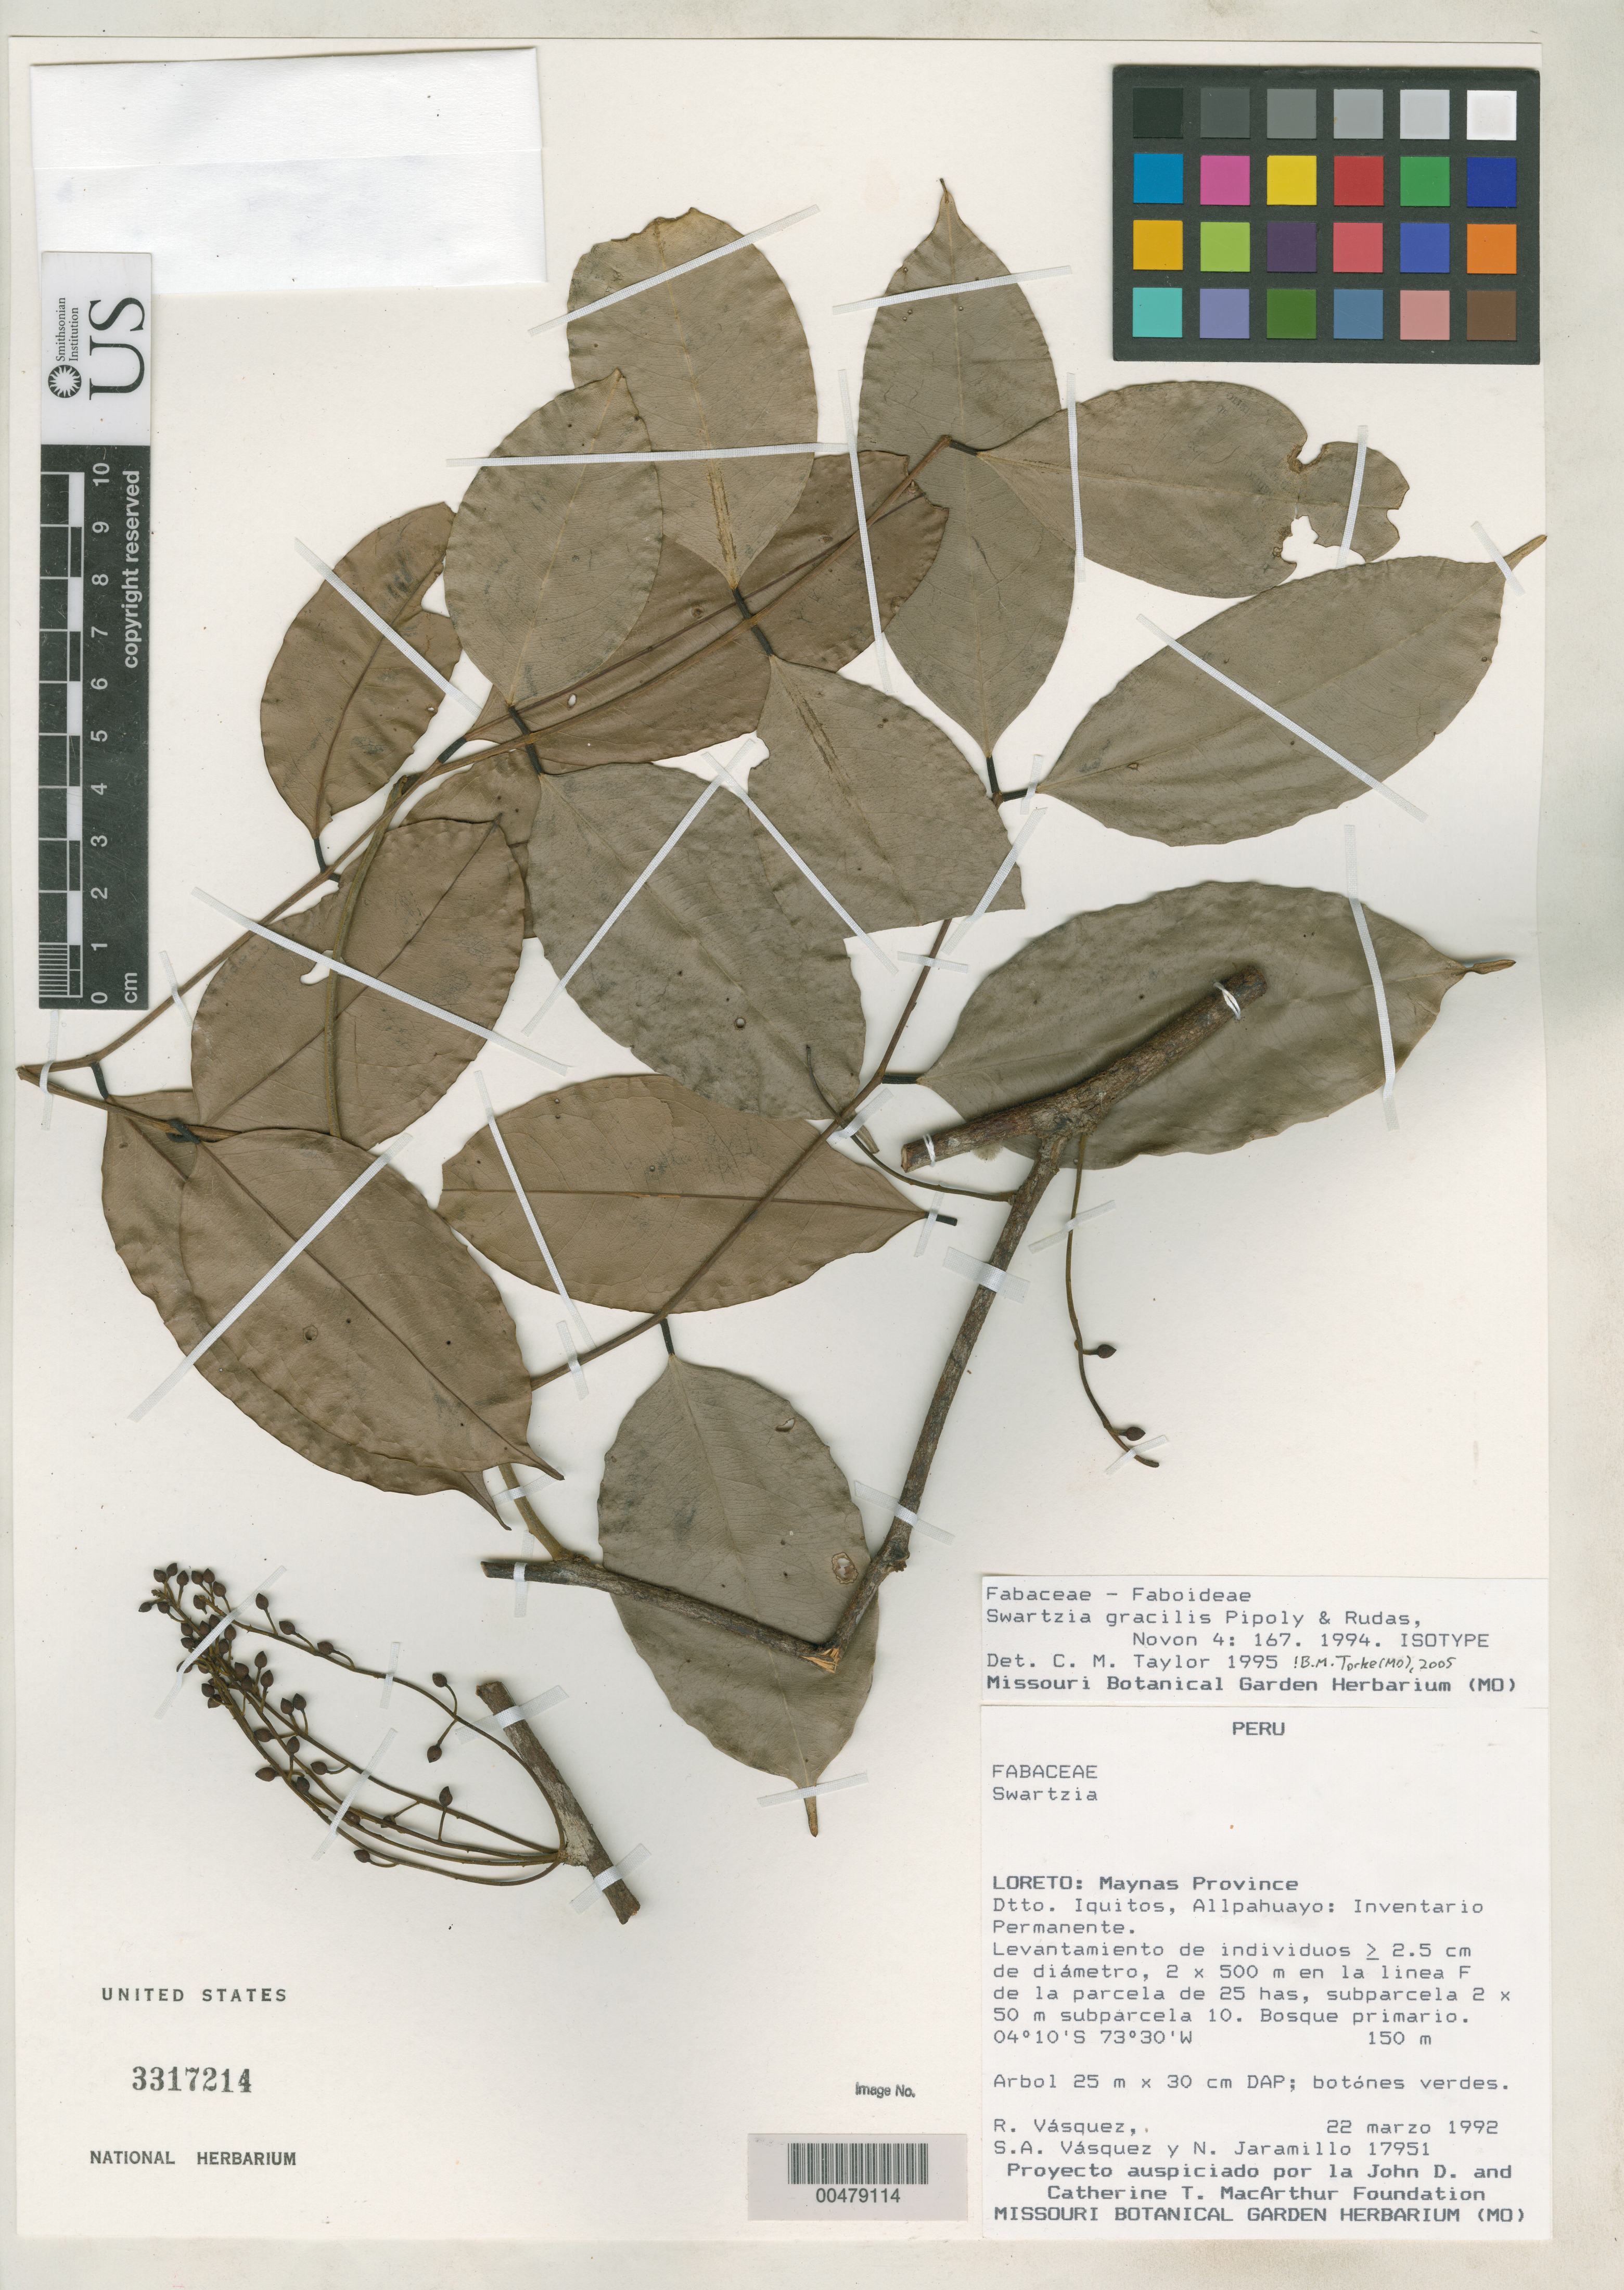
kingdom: Plantae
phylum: Tracheophyta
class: Magnoliopsida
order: Fabales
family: Fabaceae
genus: Swartzia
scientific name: Swartzia gracilis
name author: Pipoly & Rudas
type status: Isotype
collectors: R. Vásquez, S. Vasquez & N. Jaramillo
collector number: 17951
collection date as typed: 22 Mar 1992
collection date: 1992-03-22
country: Peru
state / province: Loreto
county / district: Maynas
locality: Iquitos Dist., Allpahuayo, Inventario Permanente.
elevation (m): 150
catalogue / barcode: US 3317214